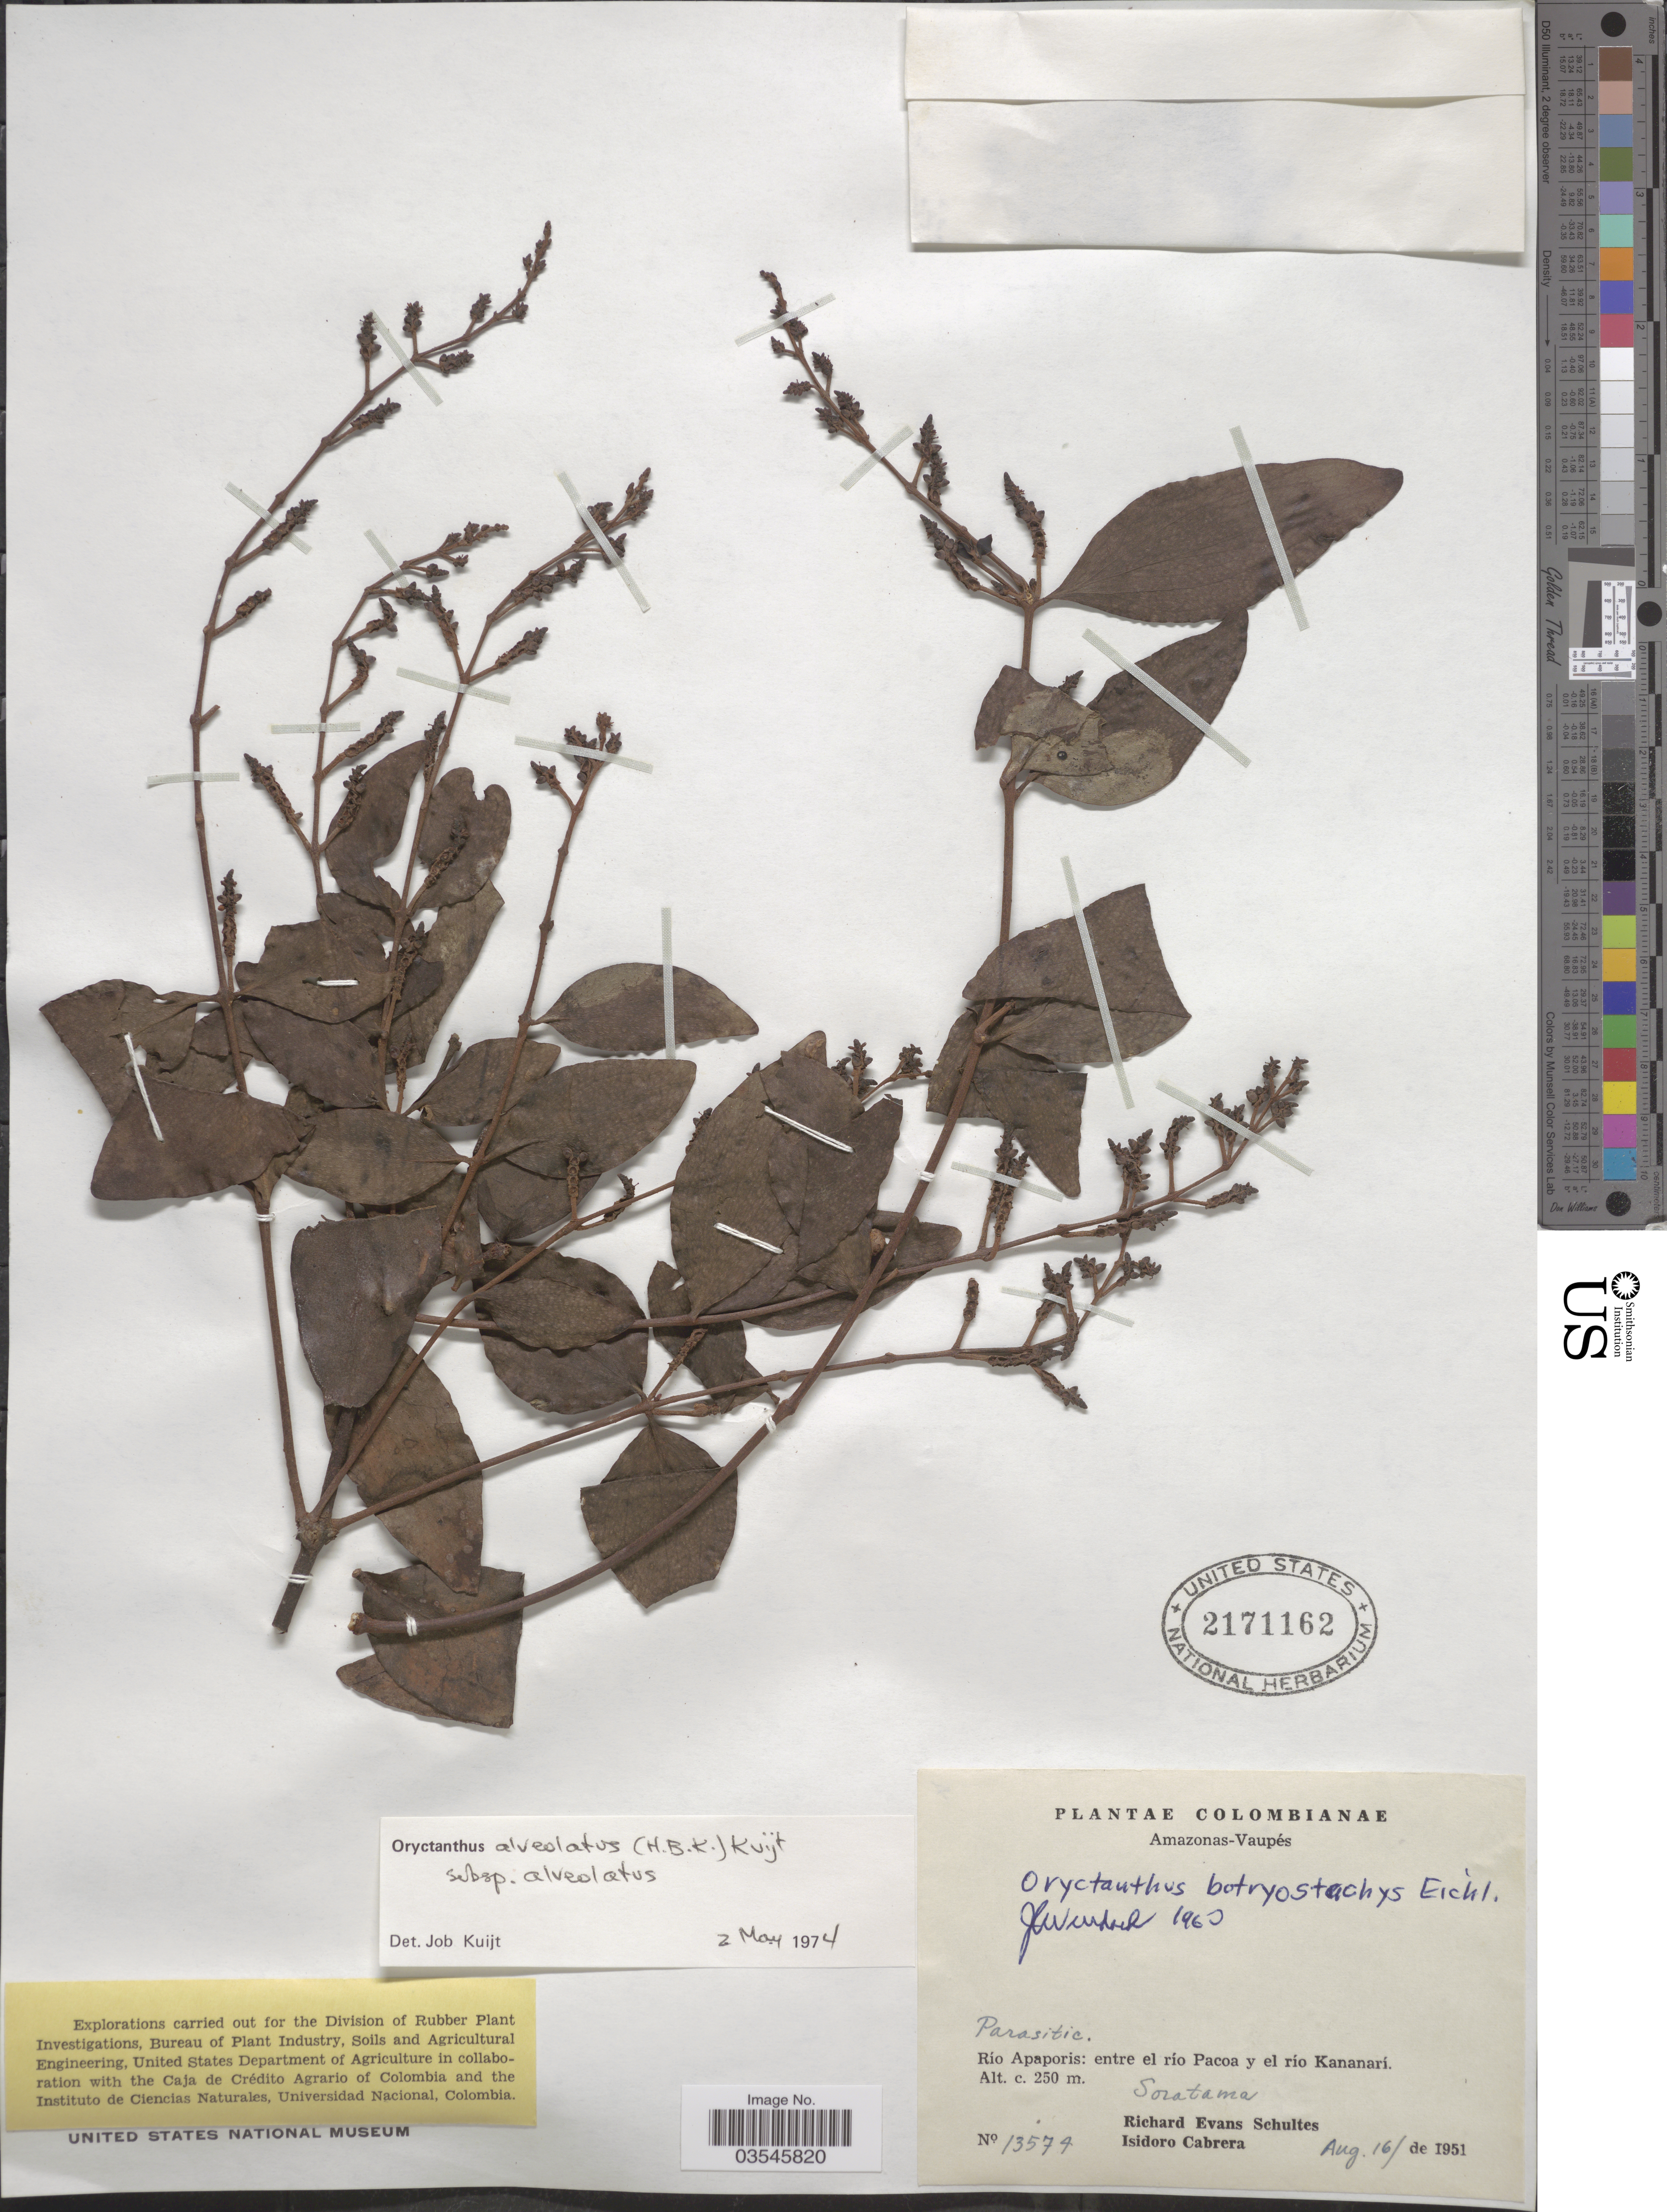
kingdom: Plantae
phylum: Tracheophyta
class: Magnoliopsida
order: Santalales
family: Loranthaceae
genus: Oryctanthus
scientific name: Oryctanthus alveolatus subsp. alveolatus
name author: (Kunth) Kuijt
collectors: R. E. Schultes & I. Cabrera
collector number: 13574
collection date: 1951-08-16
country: Colombia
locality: Amazonas-Vaupés. Río Apaporis: entre el Río Pacoa y el río Kananarí. Soratama.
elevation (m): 250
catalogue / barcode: US 2171162